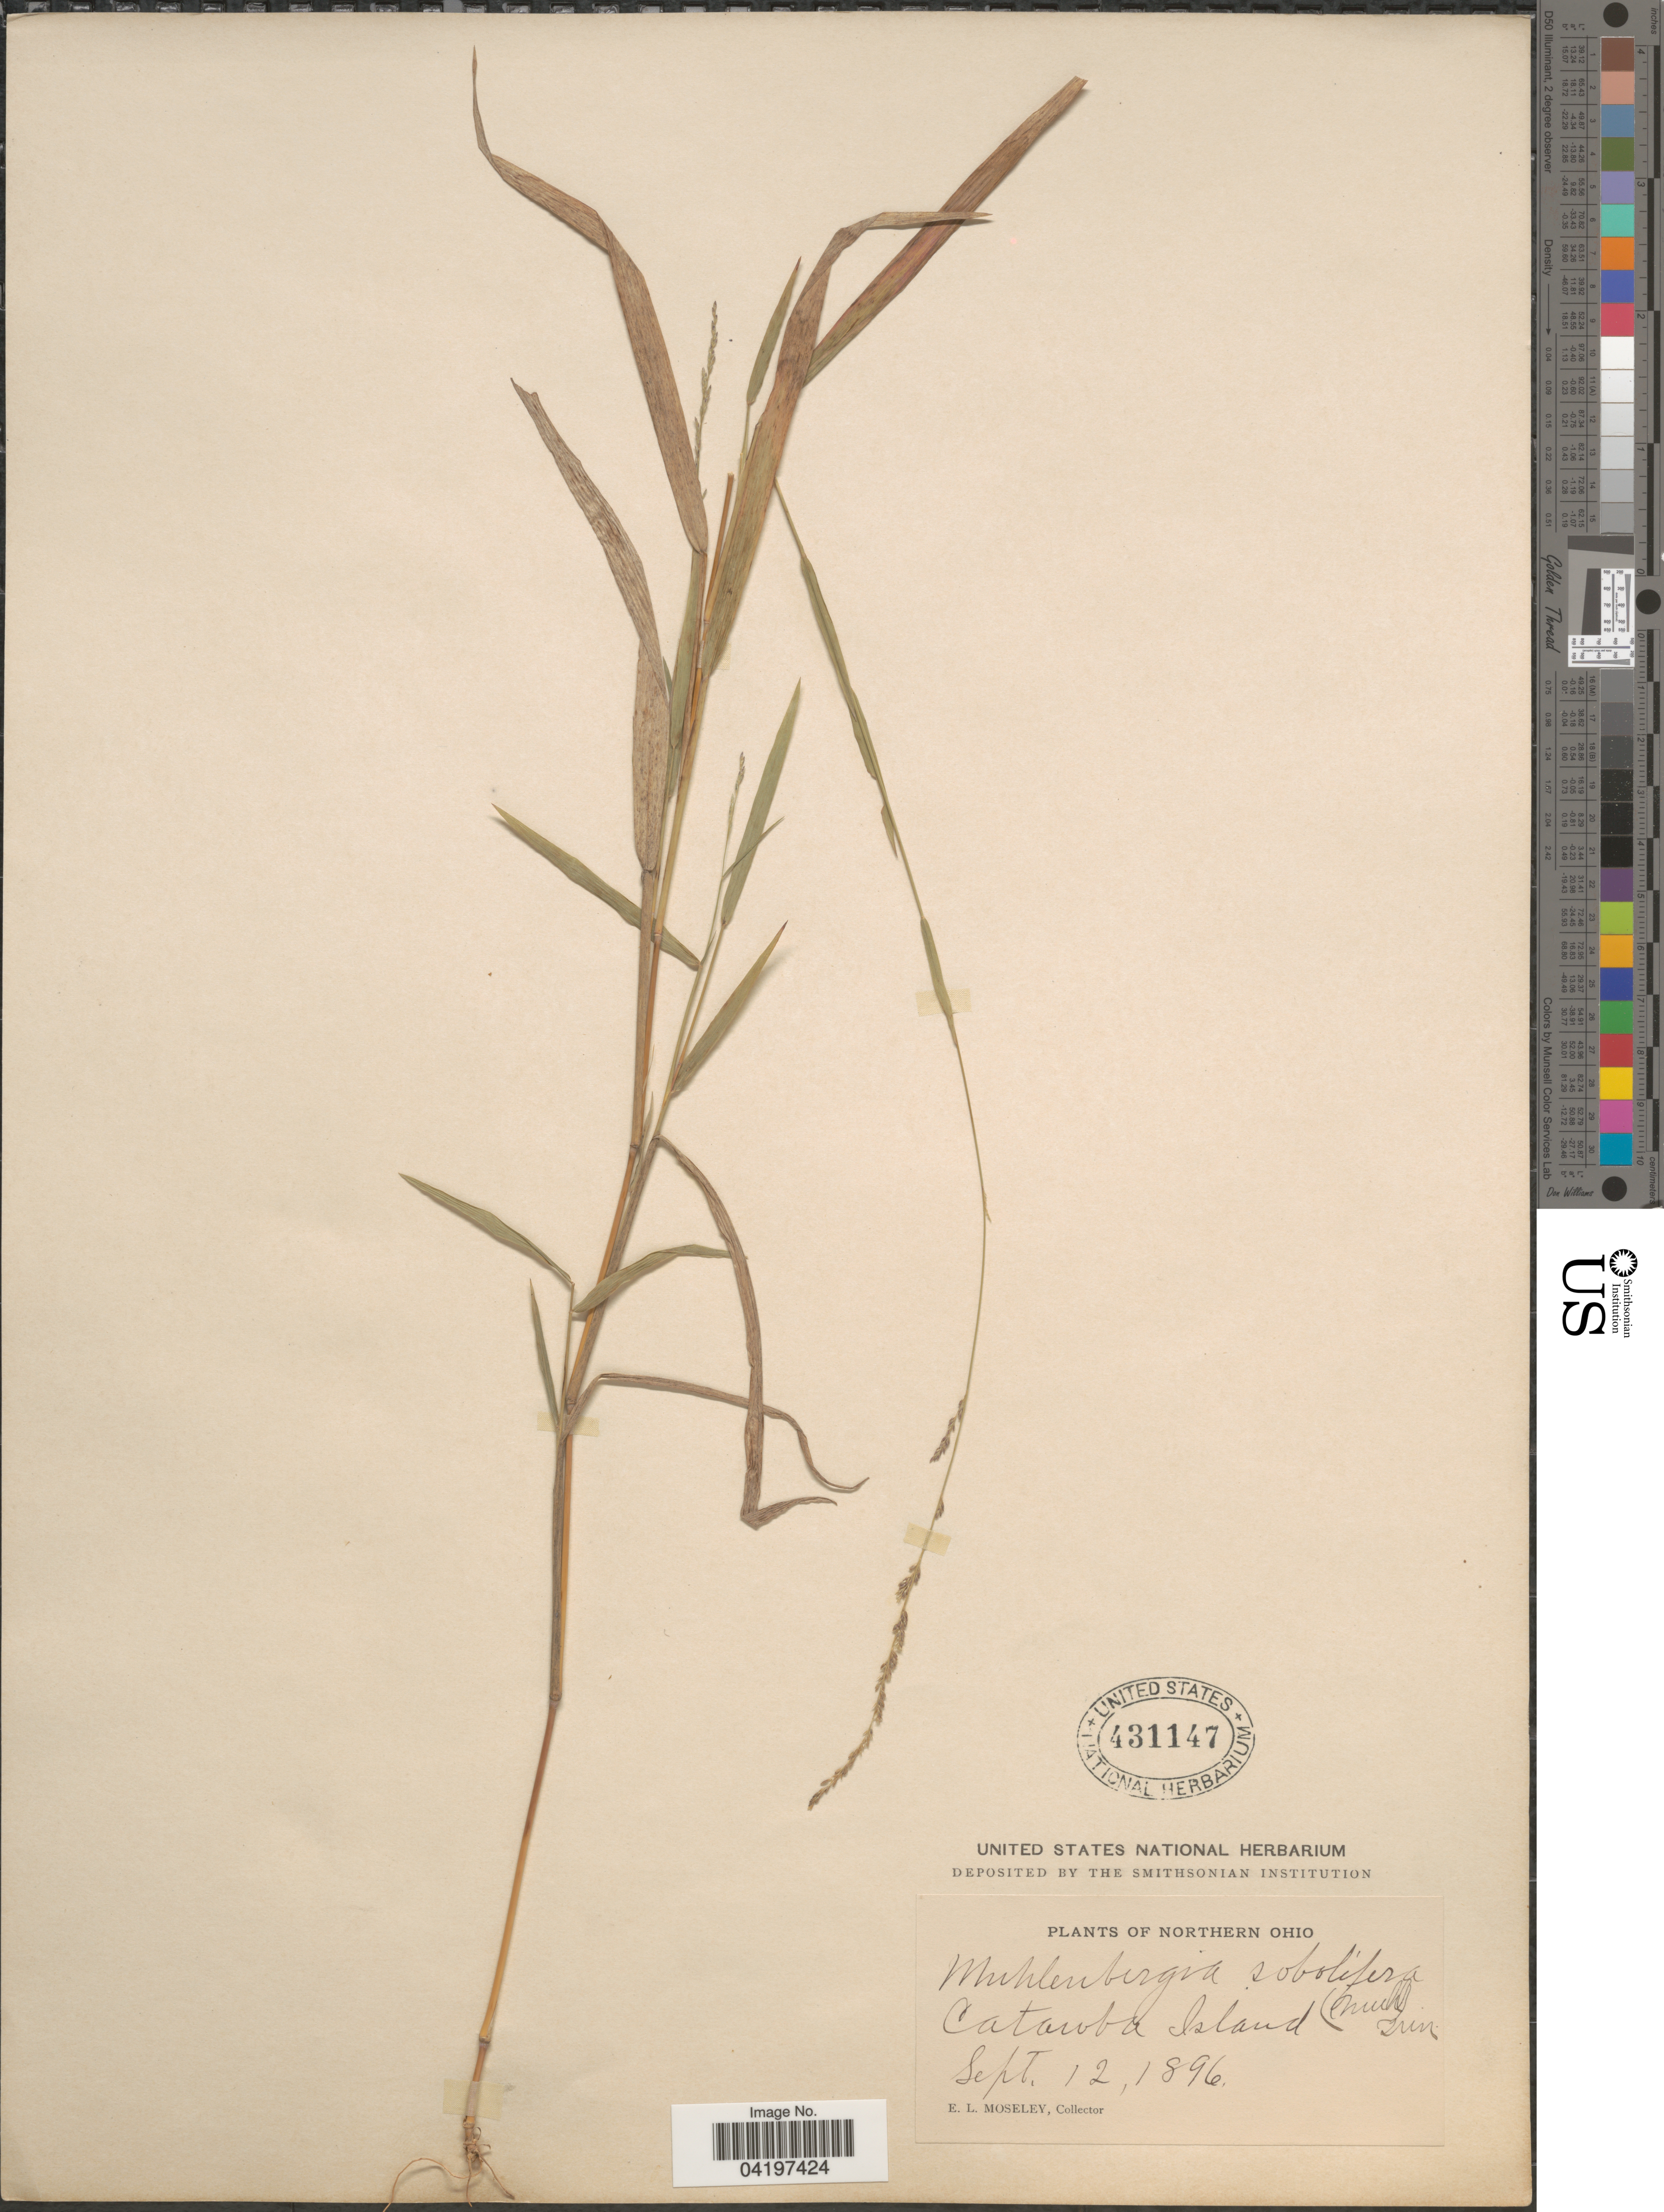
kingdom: Plantae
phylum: Tracheophyta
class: Liliopsida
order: Poales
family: Poaceae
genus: Muhlenbergia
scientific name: Muhlenbergia sobolifera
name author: (Muhl. ex Willd.) Trin.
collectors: E. Moseley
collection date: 1896-09-12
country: United States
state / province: Ohio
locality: Northern Ohio. Catawba Island.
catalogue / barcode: US 431147